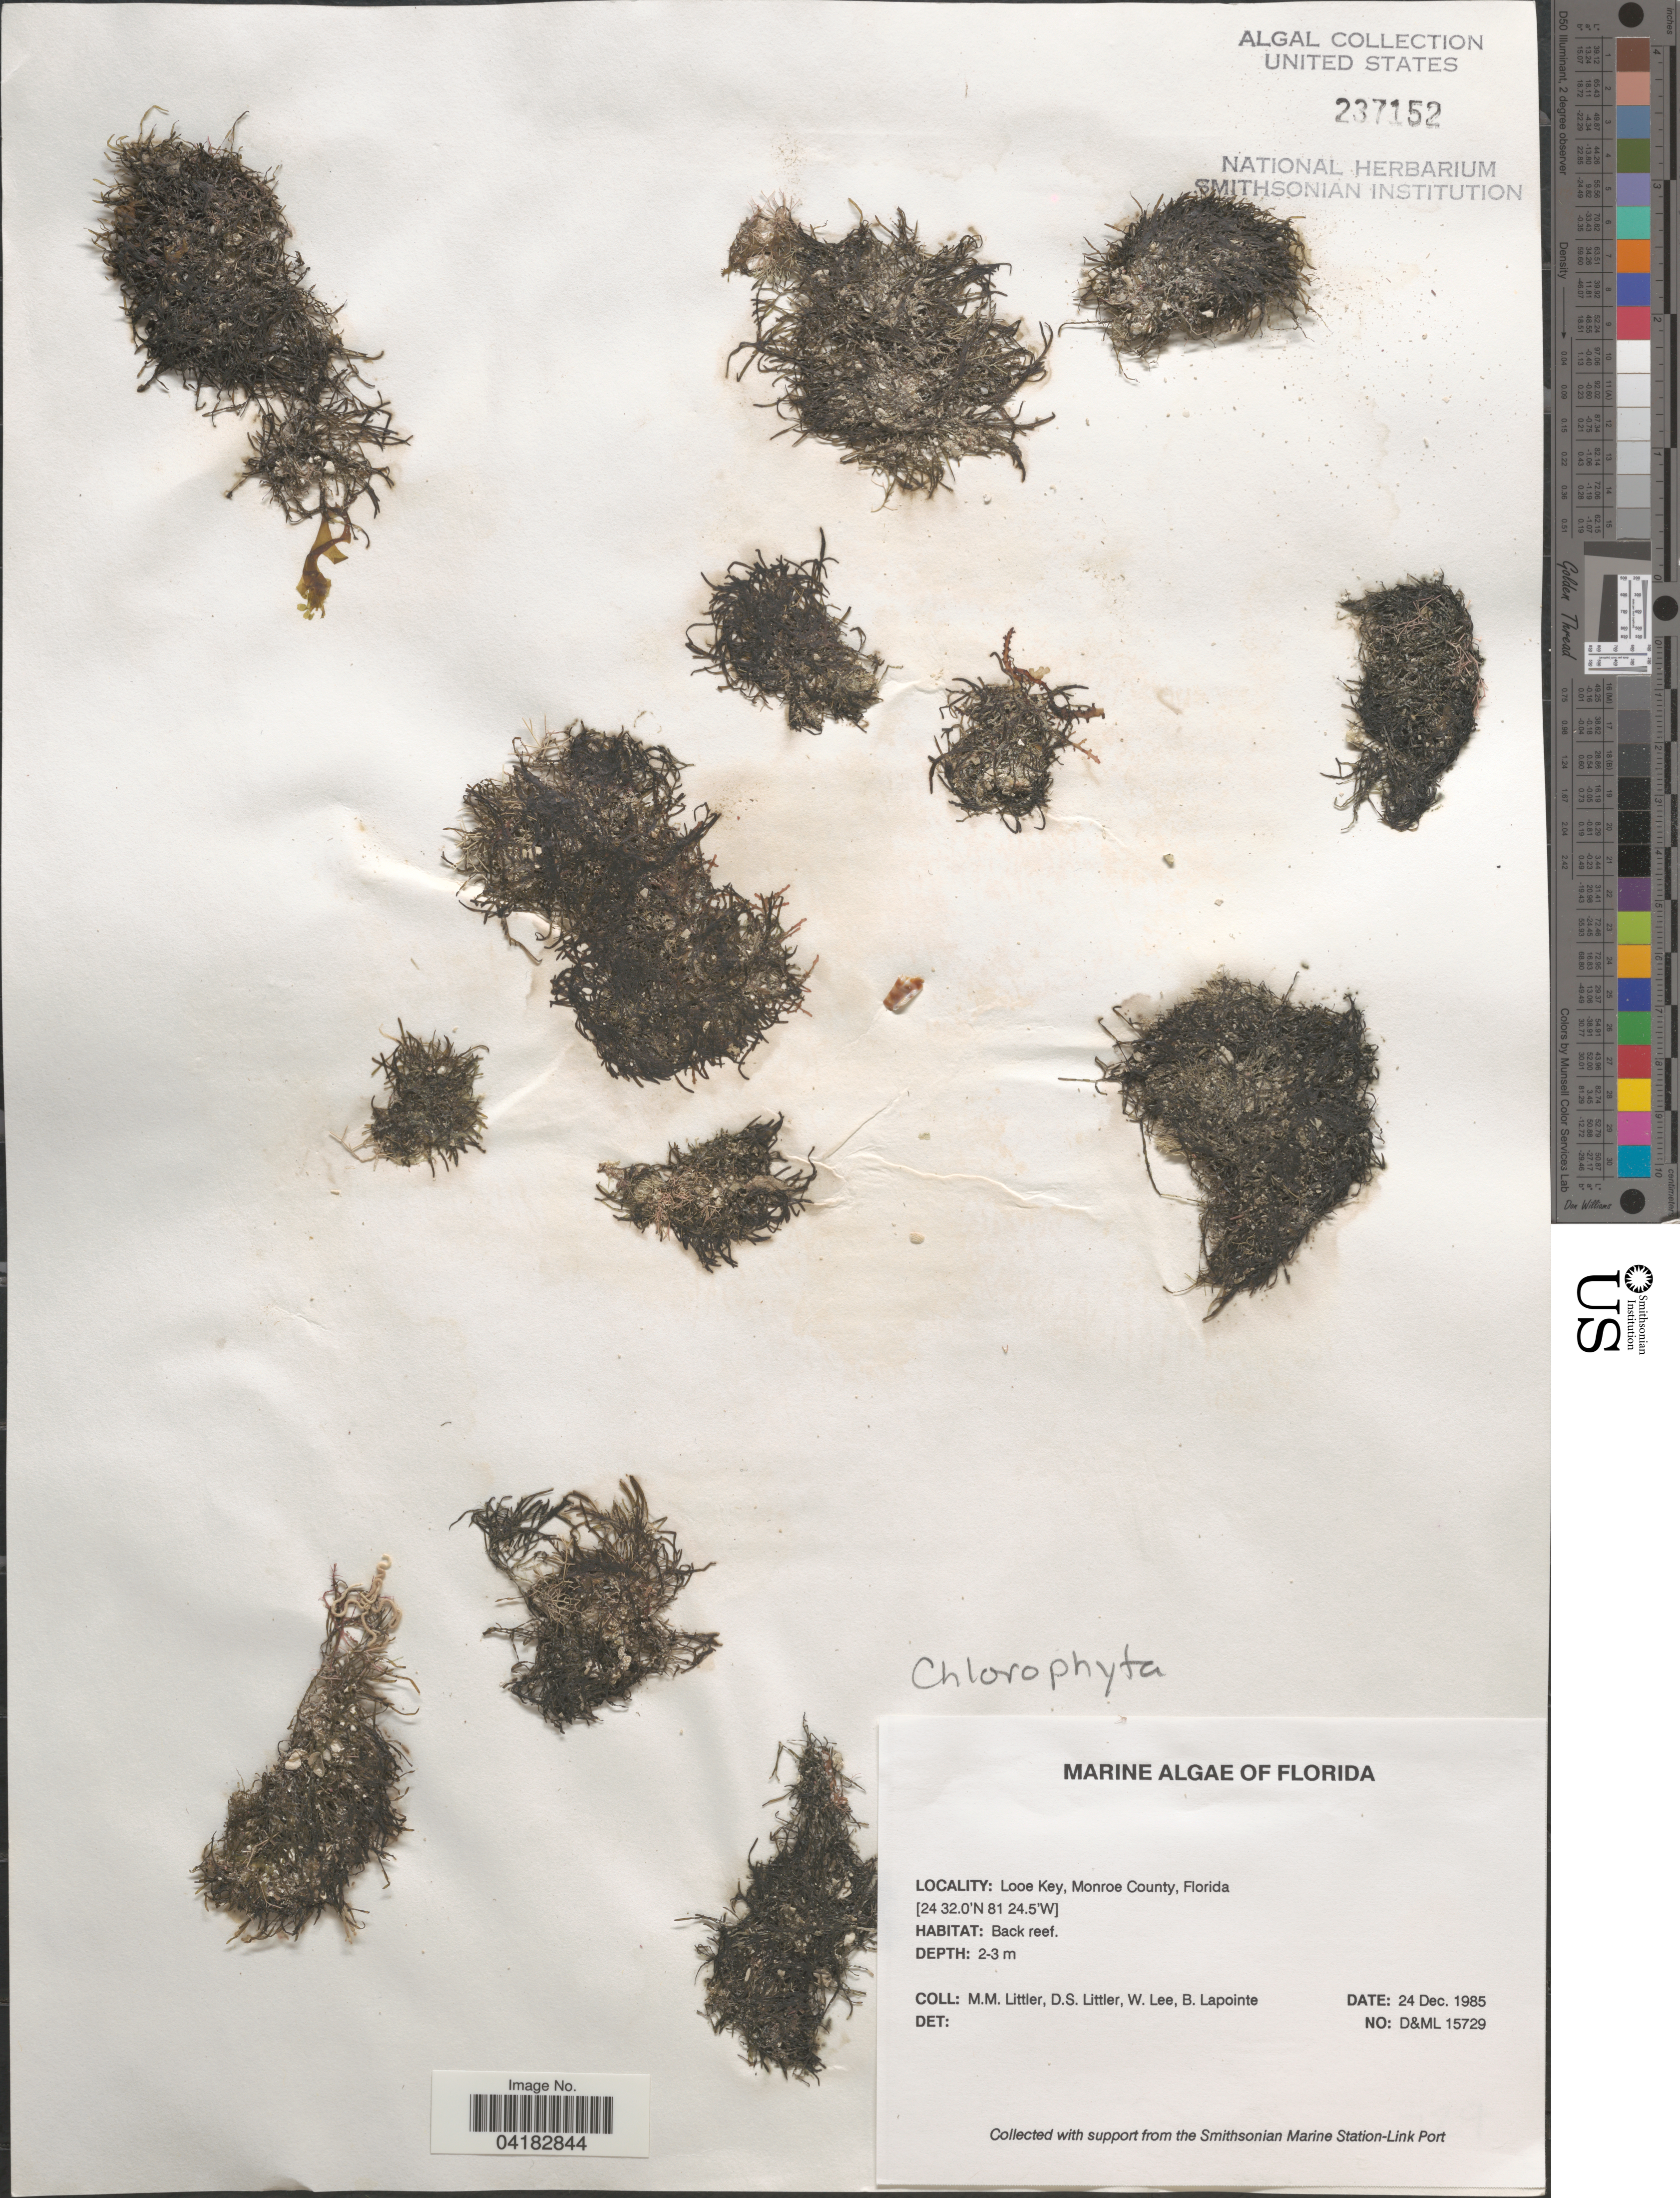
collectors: D. S. Littler, W. Lee & B. Lapointe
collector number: D&ML15729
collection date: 1985-12-24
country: United States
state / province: Florida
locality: Looe Key, Monroe County.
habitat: Back reef.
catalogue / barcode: US 237152